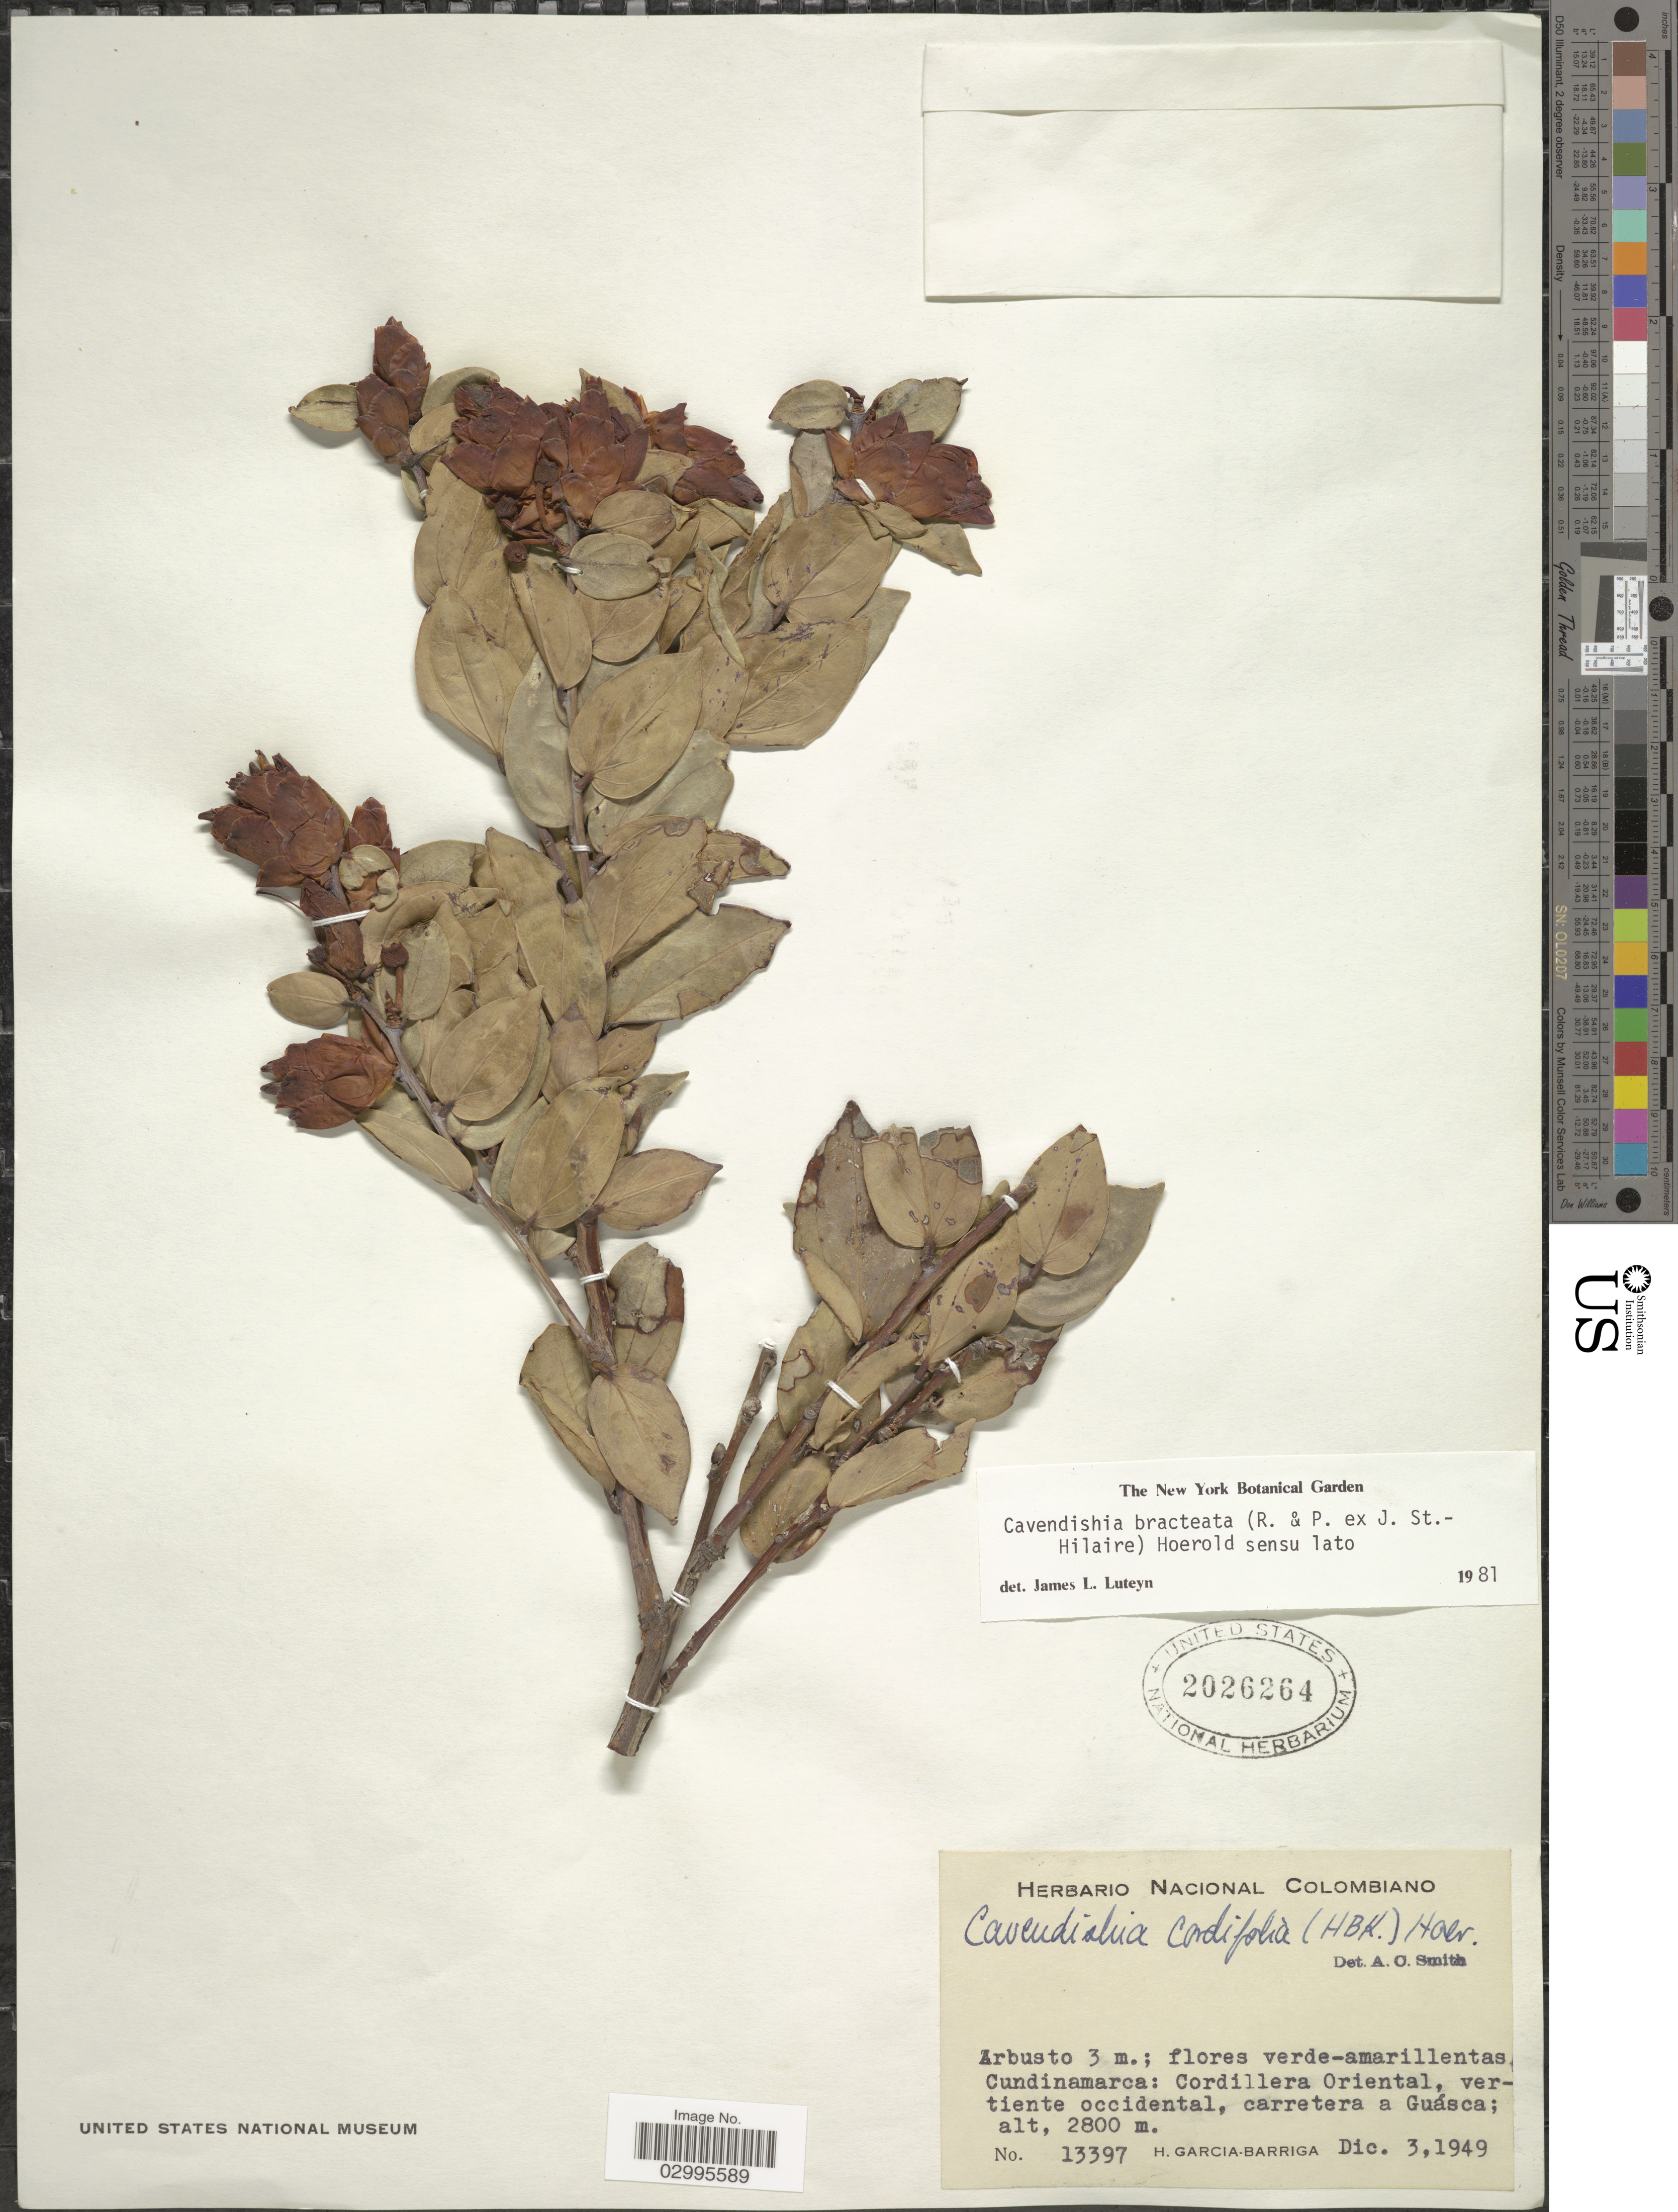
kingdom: Plantae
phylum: Tracheophyta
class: Magnoliopsida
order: Ericales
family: Ericaceae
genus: Cavendishia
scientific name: Cavendishia bracteata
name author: (Ruiz & Pav. ex J. St.-Hil.) Hoerold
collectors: H. García Barriga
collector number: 13397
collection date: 1949-12-03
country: Colombia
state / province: Cundinamarca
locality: Cordillera Oriental, vertiente occidental, carretera a Guásca.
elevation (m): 2800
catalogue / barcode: US 2026264